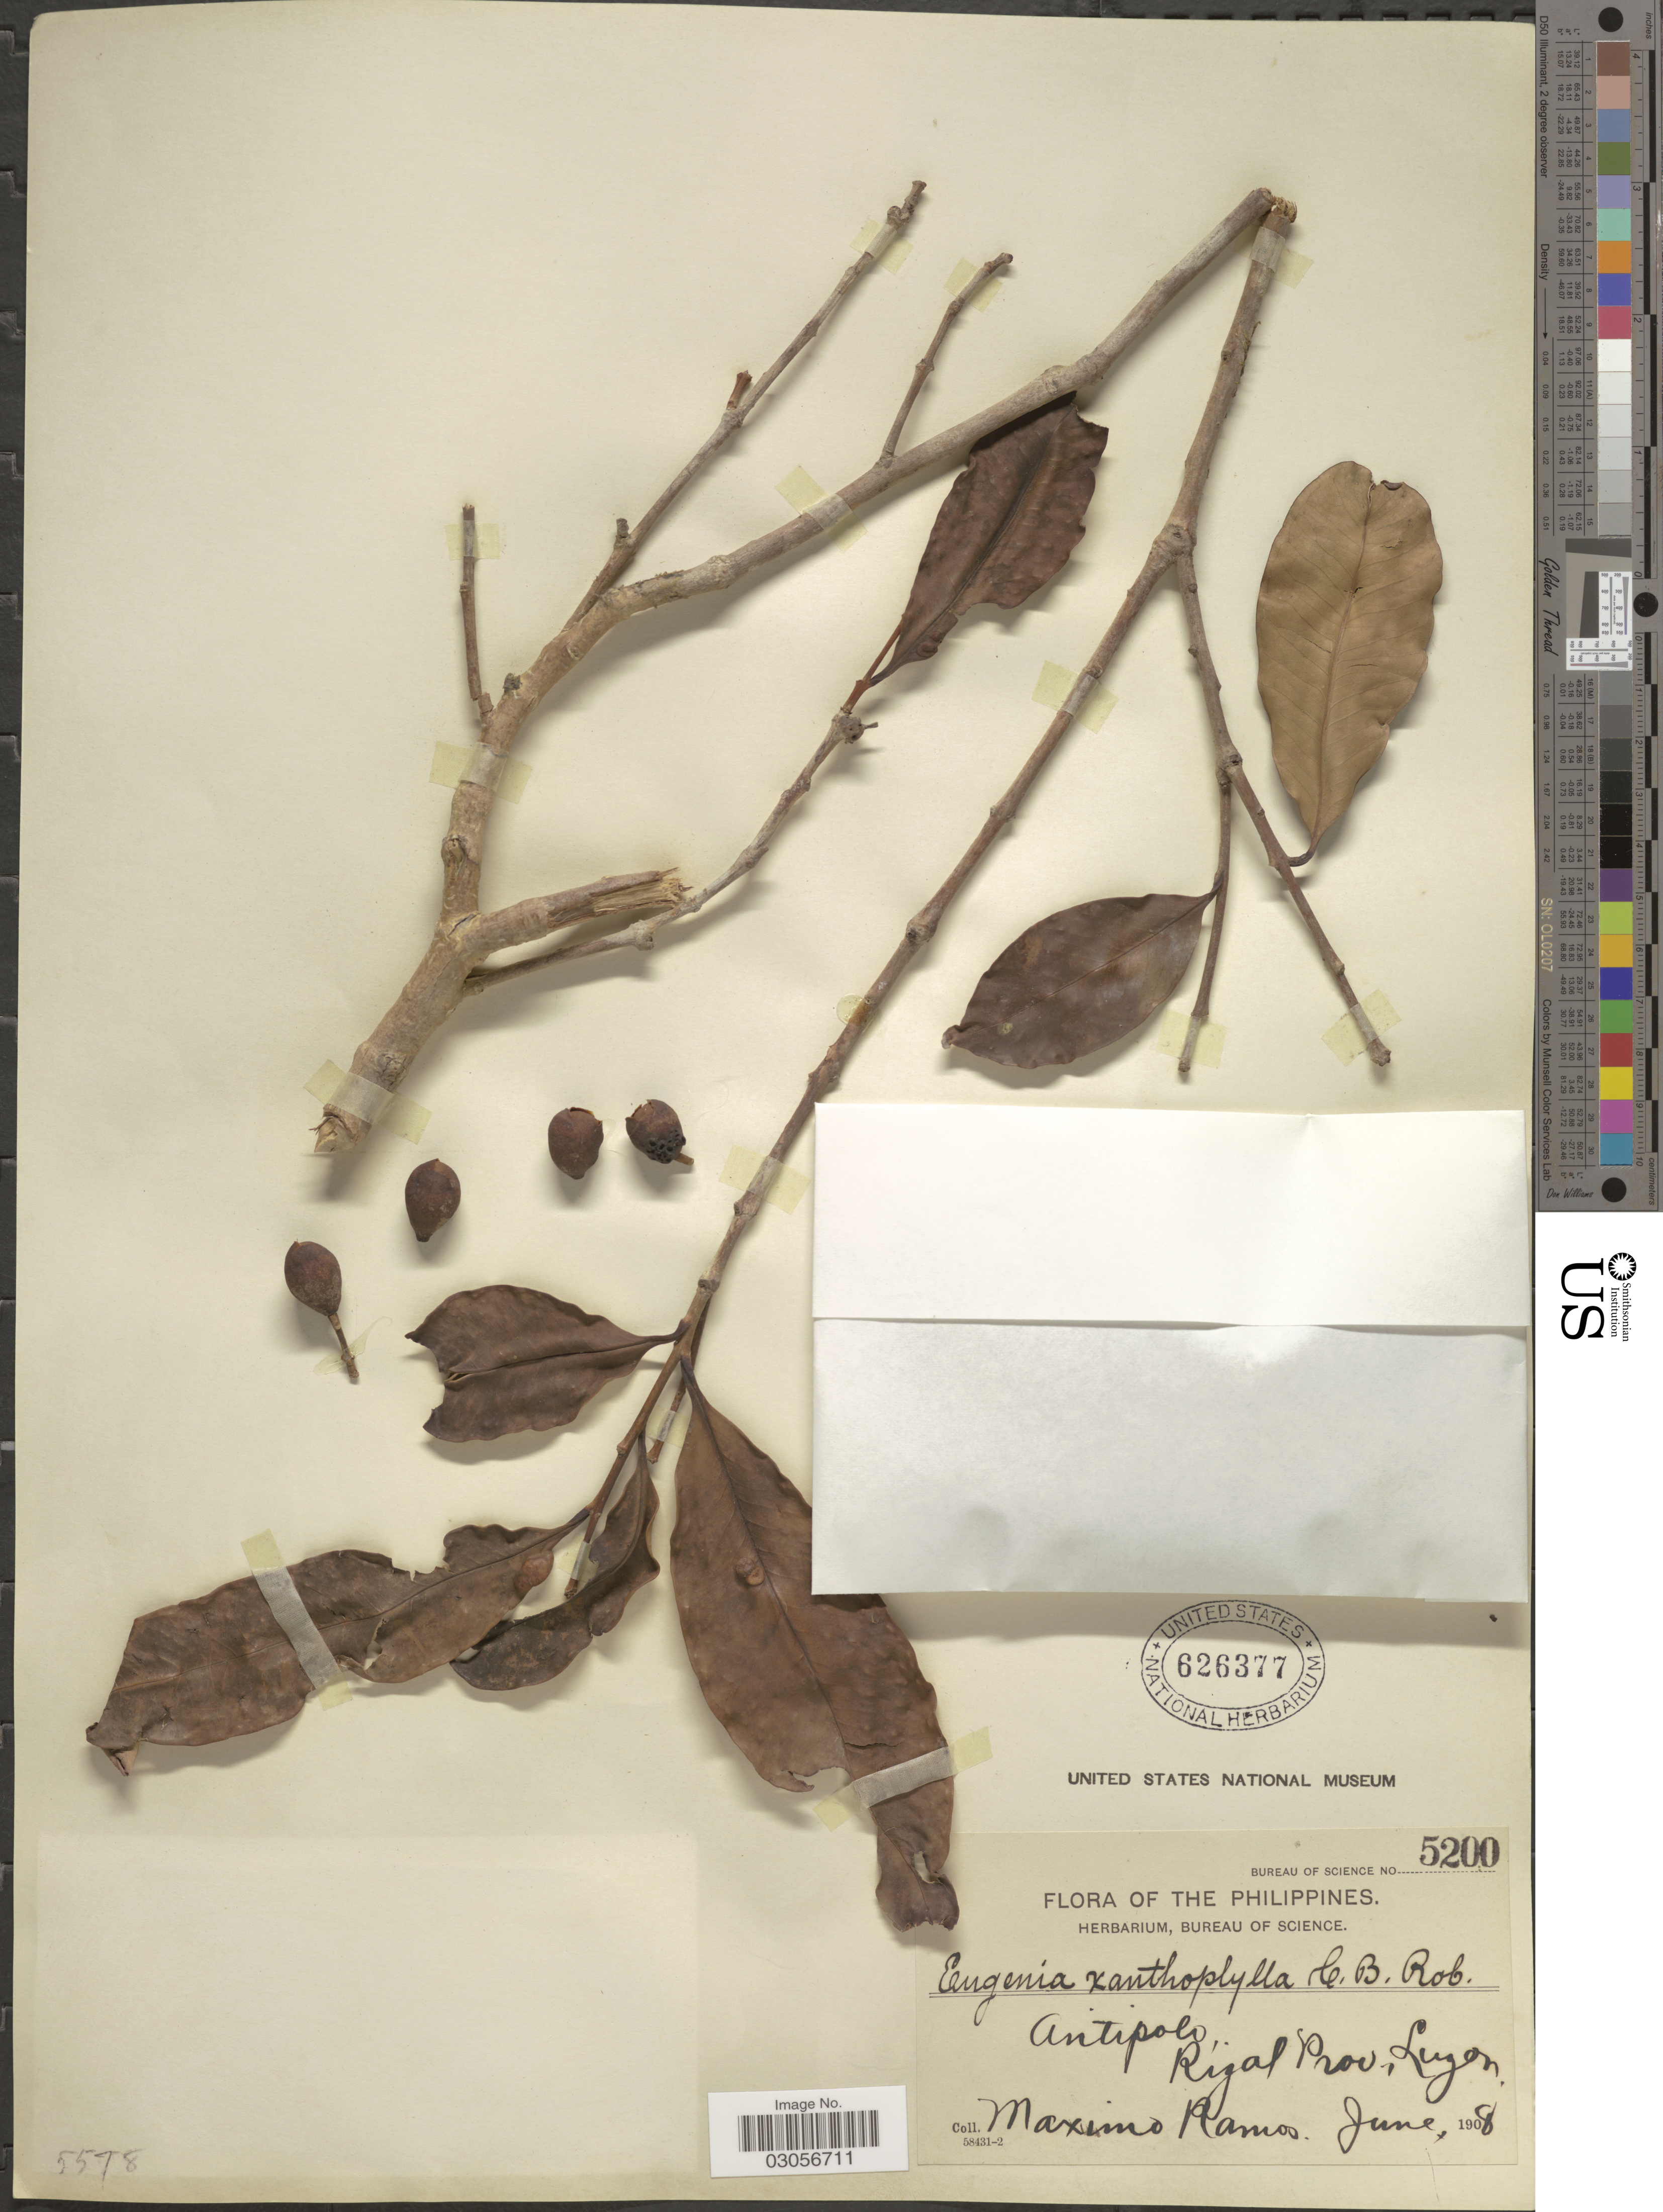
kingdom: Plantae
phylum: Tracheophyta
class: Magnoliopsida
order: Myrtales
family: Myrtaceae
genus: Syzygium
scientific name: Syzygium xanthophyllum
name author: (C.B. Rob.) Merr.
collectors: M. Ramos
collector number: Bureau of Science 5200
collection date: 1908-06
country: Philippines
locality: Antipolo., Rizal Prov, Luzon.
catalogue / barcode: US 626377